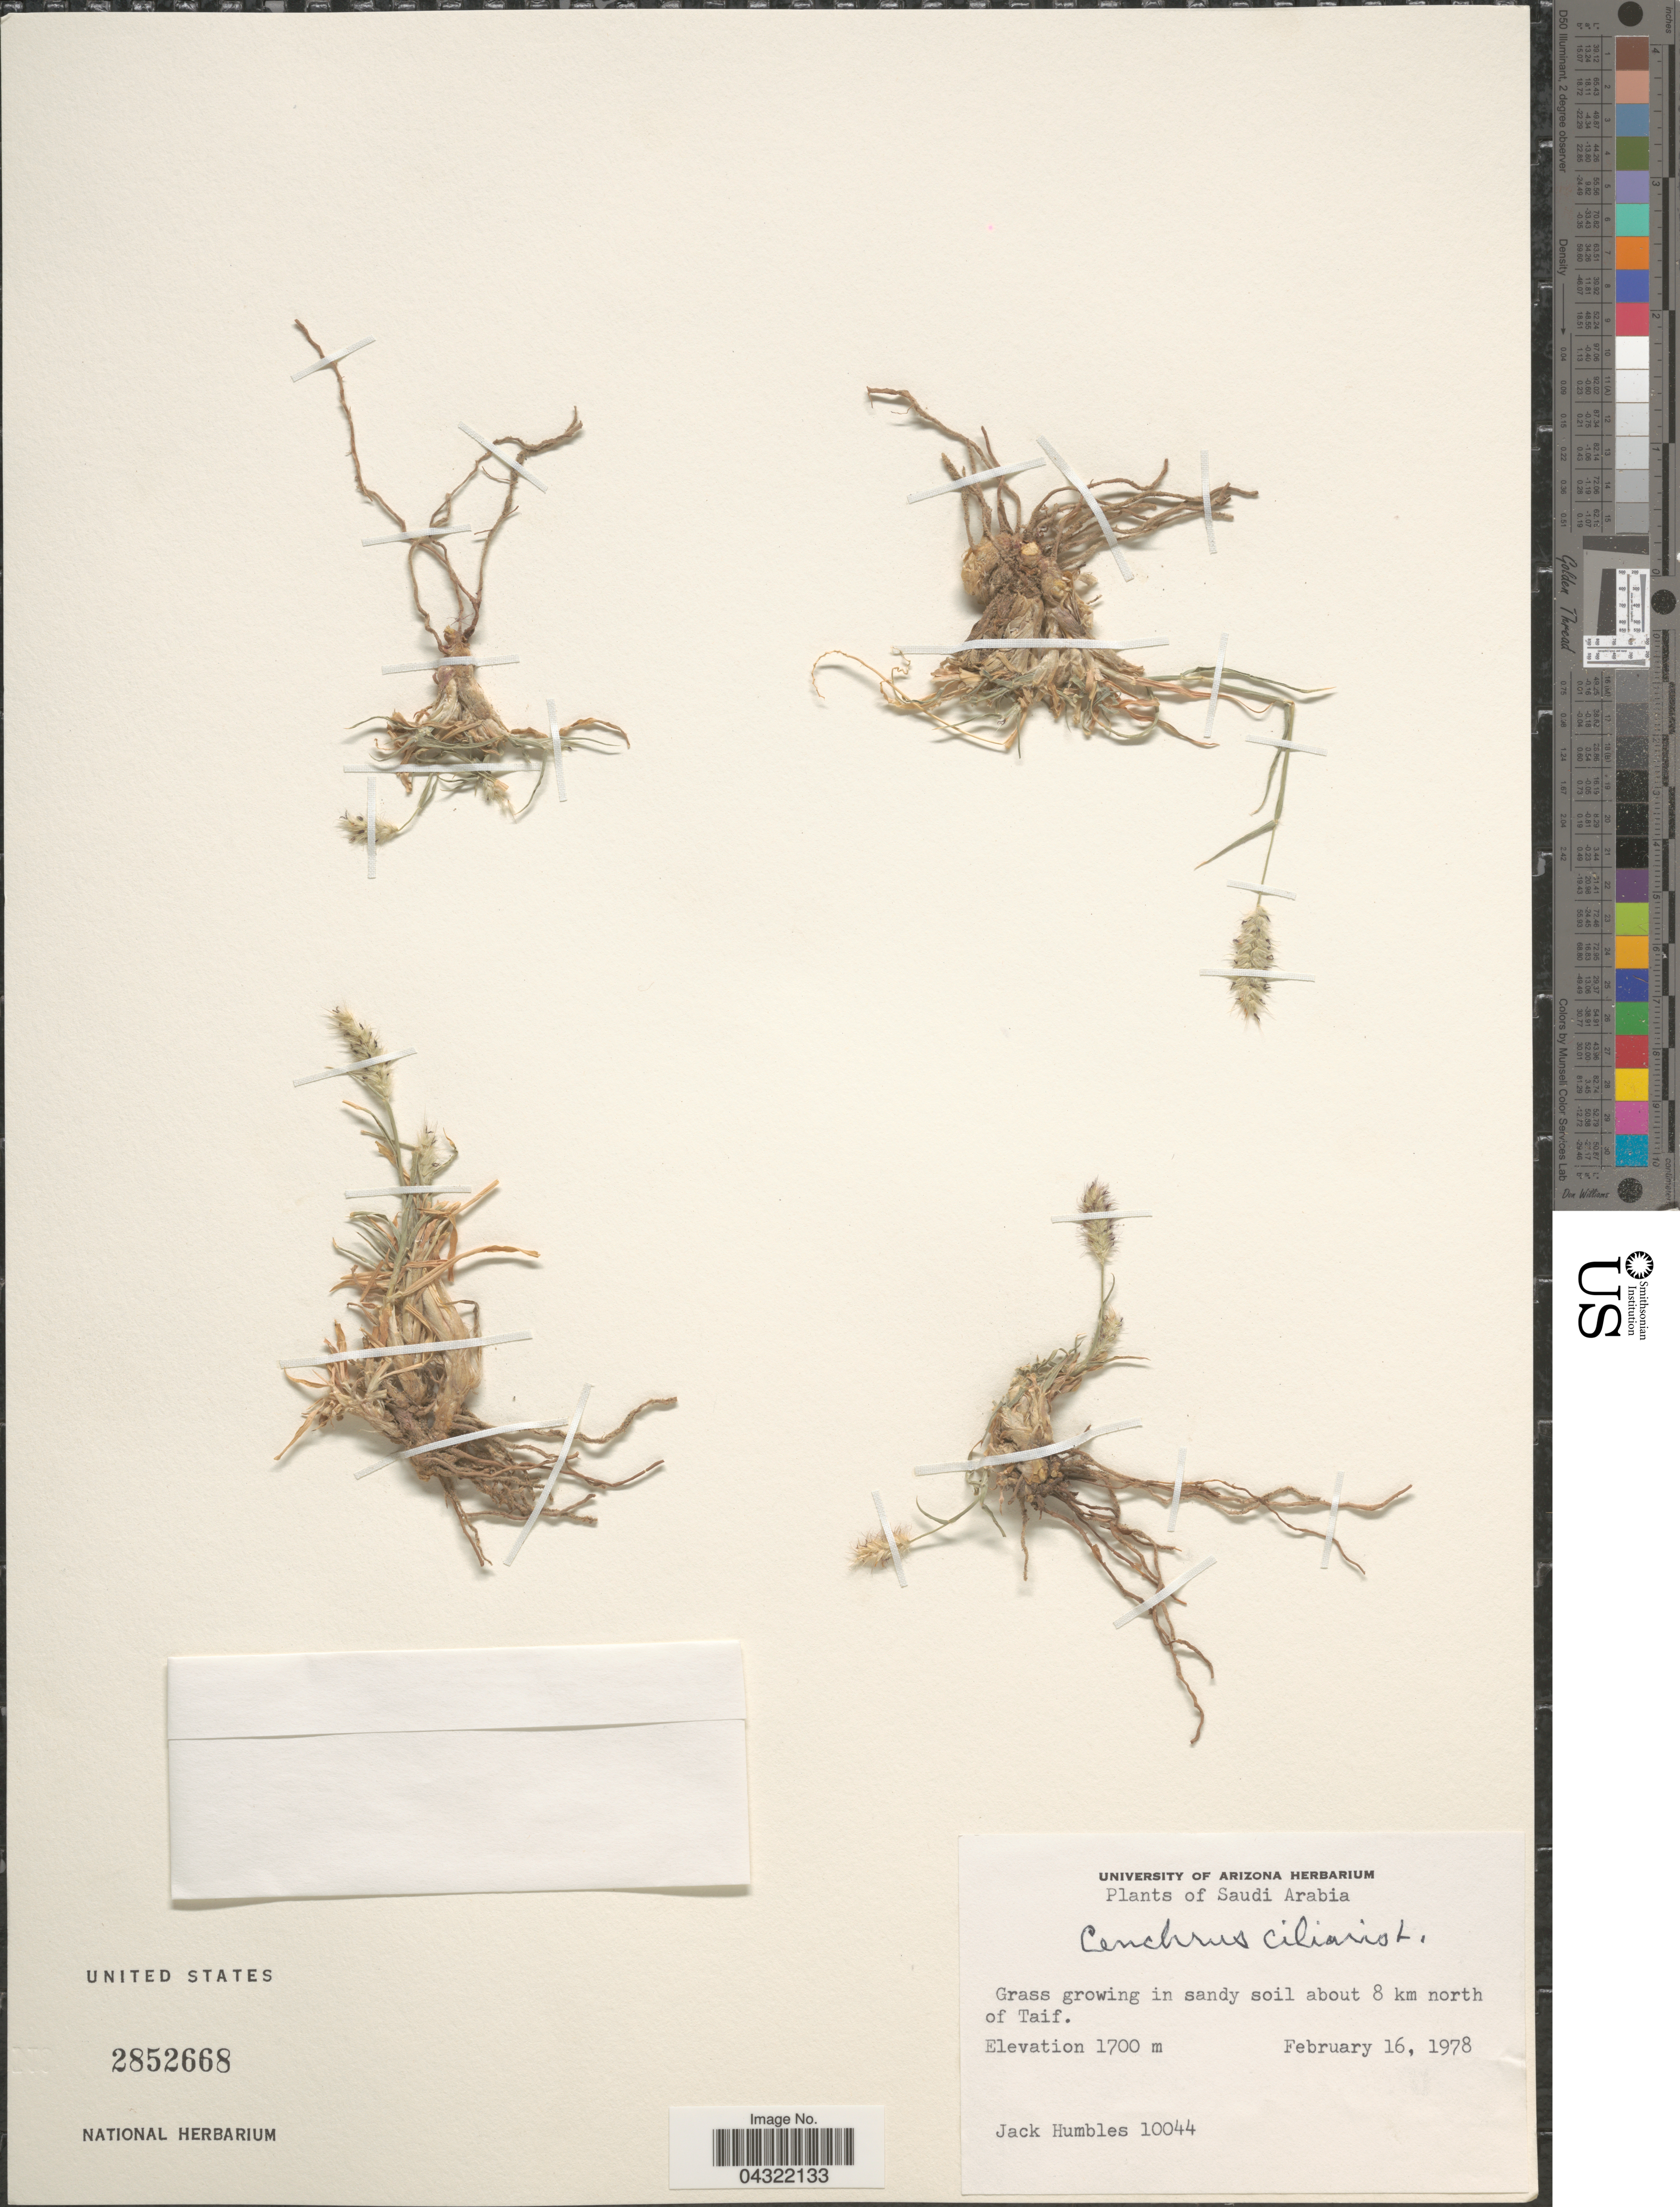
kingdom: Plantae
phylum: Tracheophyta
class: Liliopsida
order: Poales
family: Poaceae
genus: Cenchrus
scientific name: Cenchrus ciliaris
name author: L.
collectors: J. Humbles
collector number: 10044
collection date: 1978-02-16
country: Saudi Arabia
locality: Grass growing in sandy soil about 8 km north of Taif.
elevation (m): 1700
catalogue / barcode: US 2852668